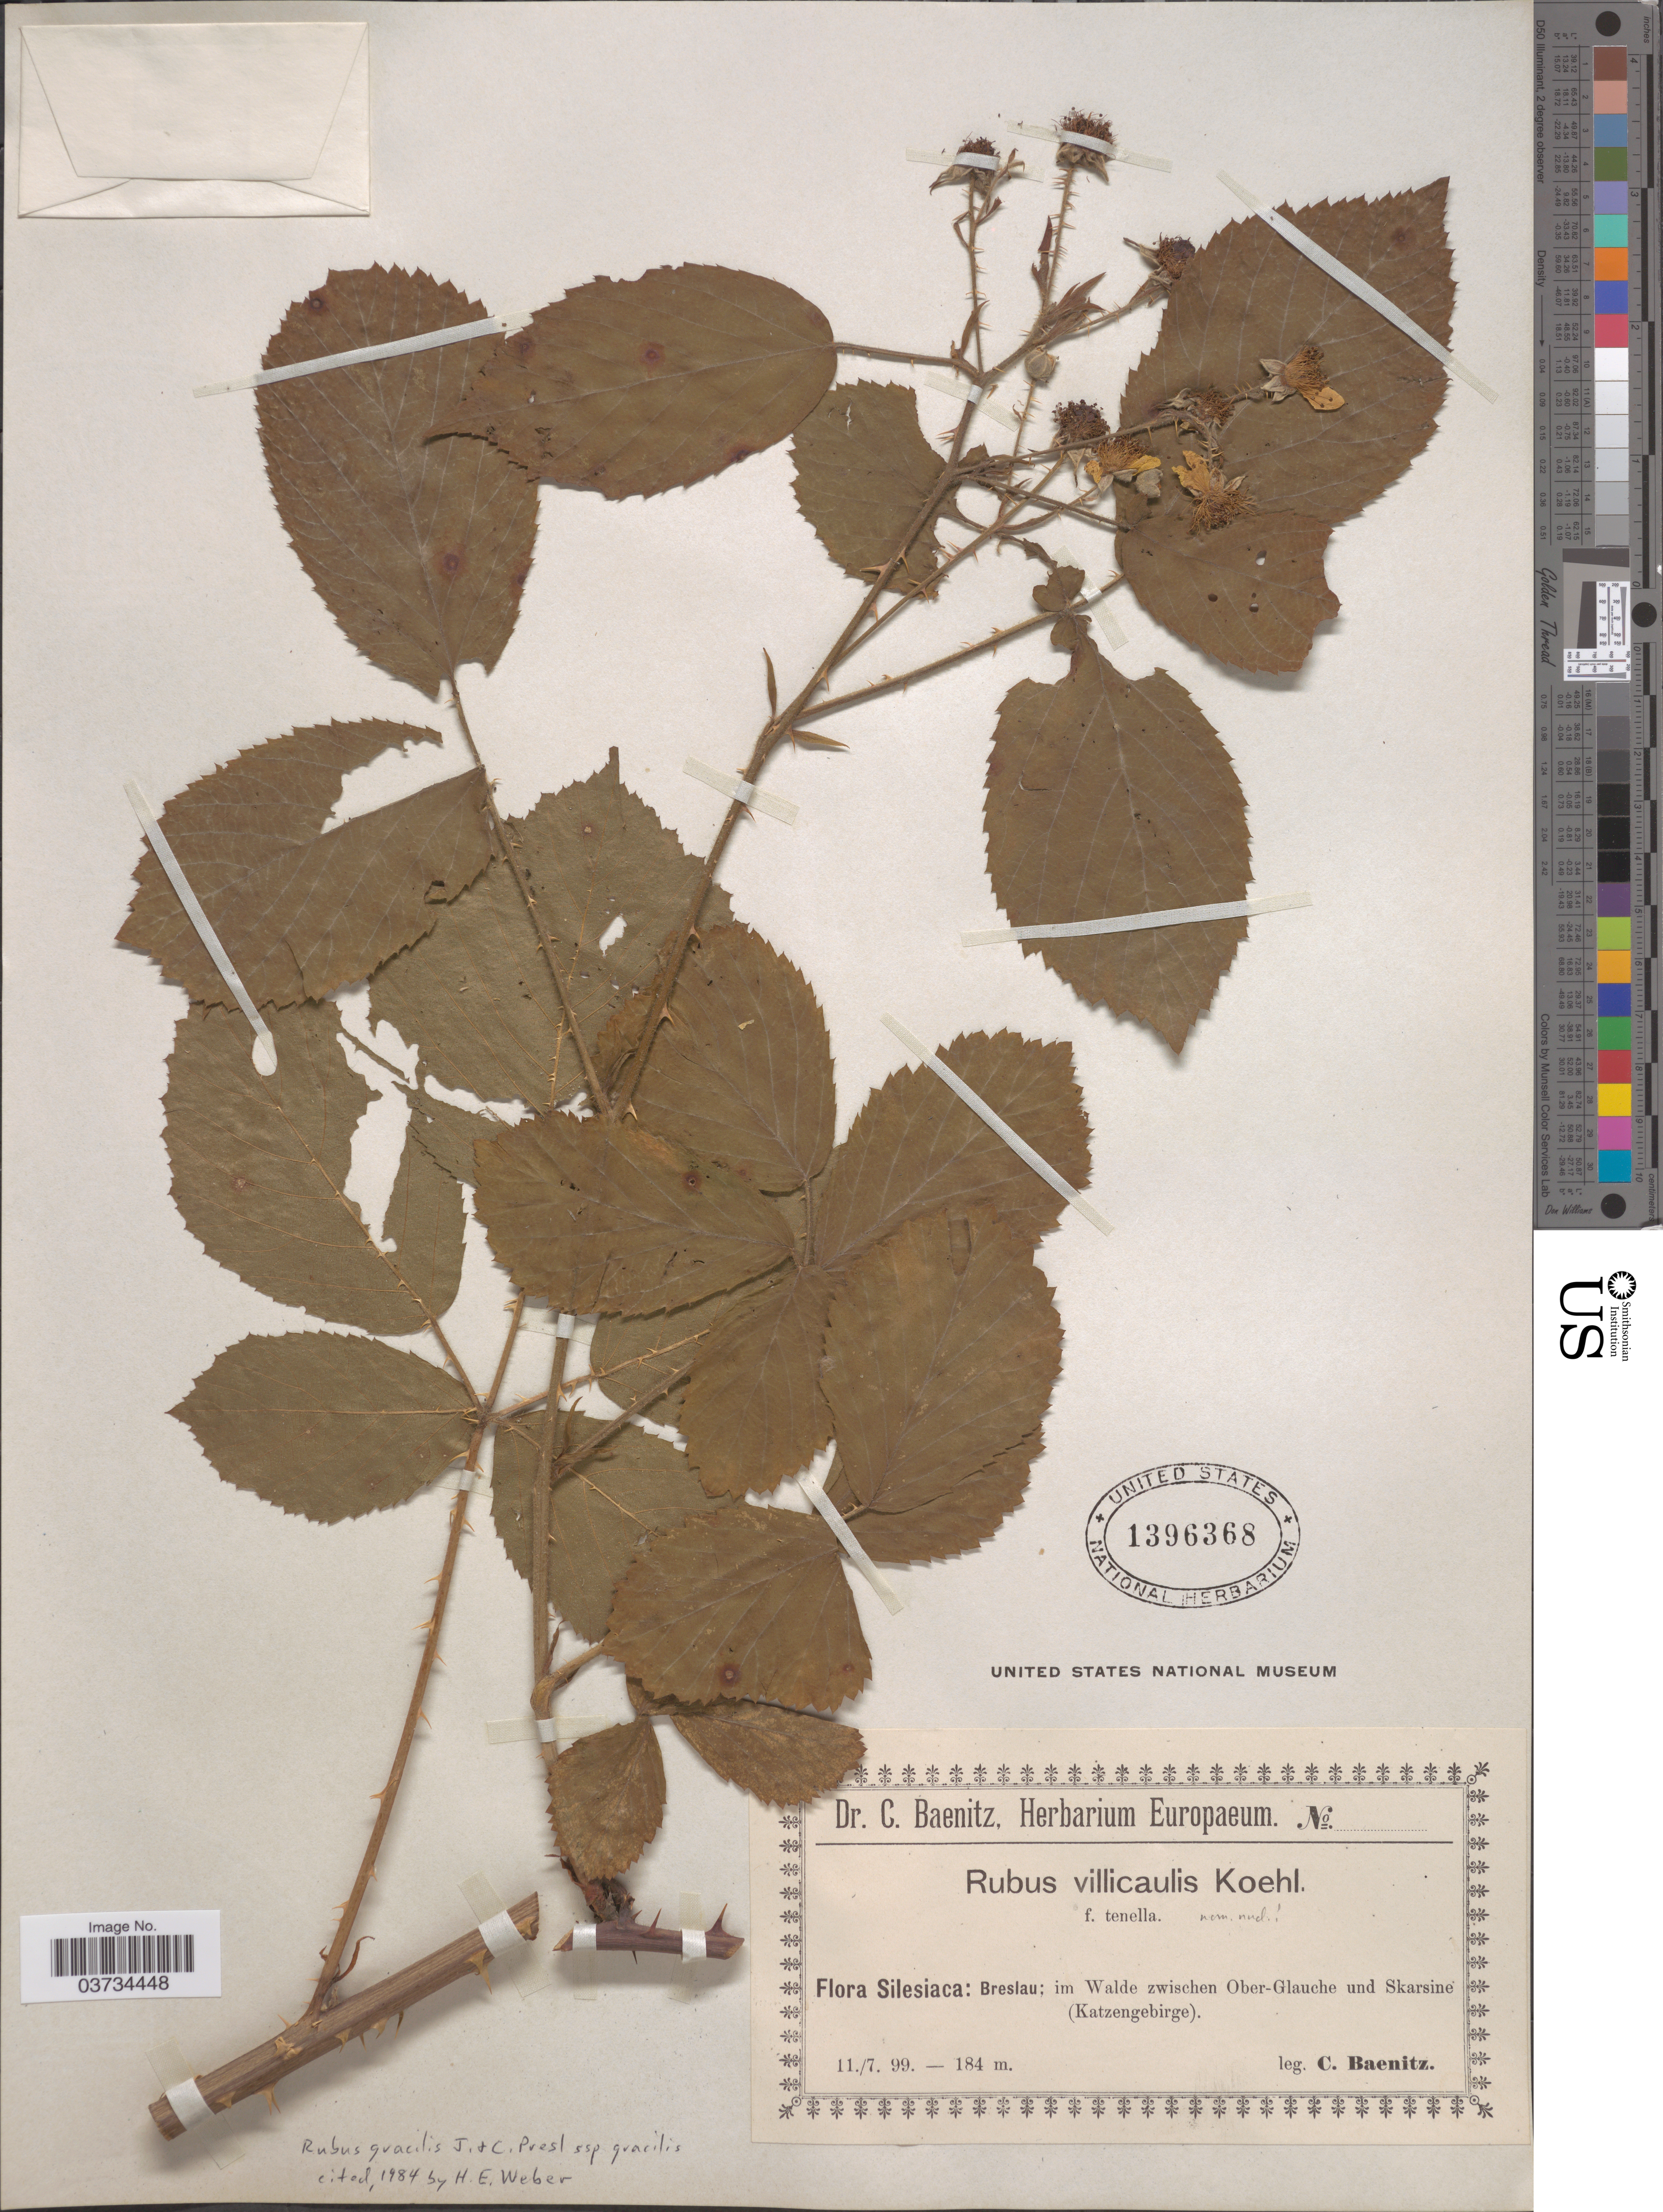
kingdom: Plantae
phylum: Tracheophyta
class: Magnoliopsida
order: Rosales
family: Rosaceae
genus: Rubus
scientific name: Rubus gracilis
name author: Roxb.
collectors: C. G. Baenitz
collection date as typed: Transcribed d/m/y: 11/7/99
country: Poland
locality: Silesiaca: Breslau; im Walde zwischen Ober-Glauche und Skarsine (Katzengebirge).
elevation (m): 184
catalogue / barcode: US 1396368